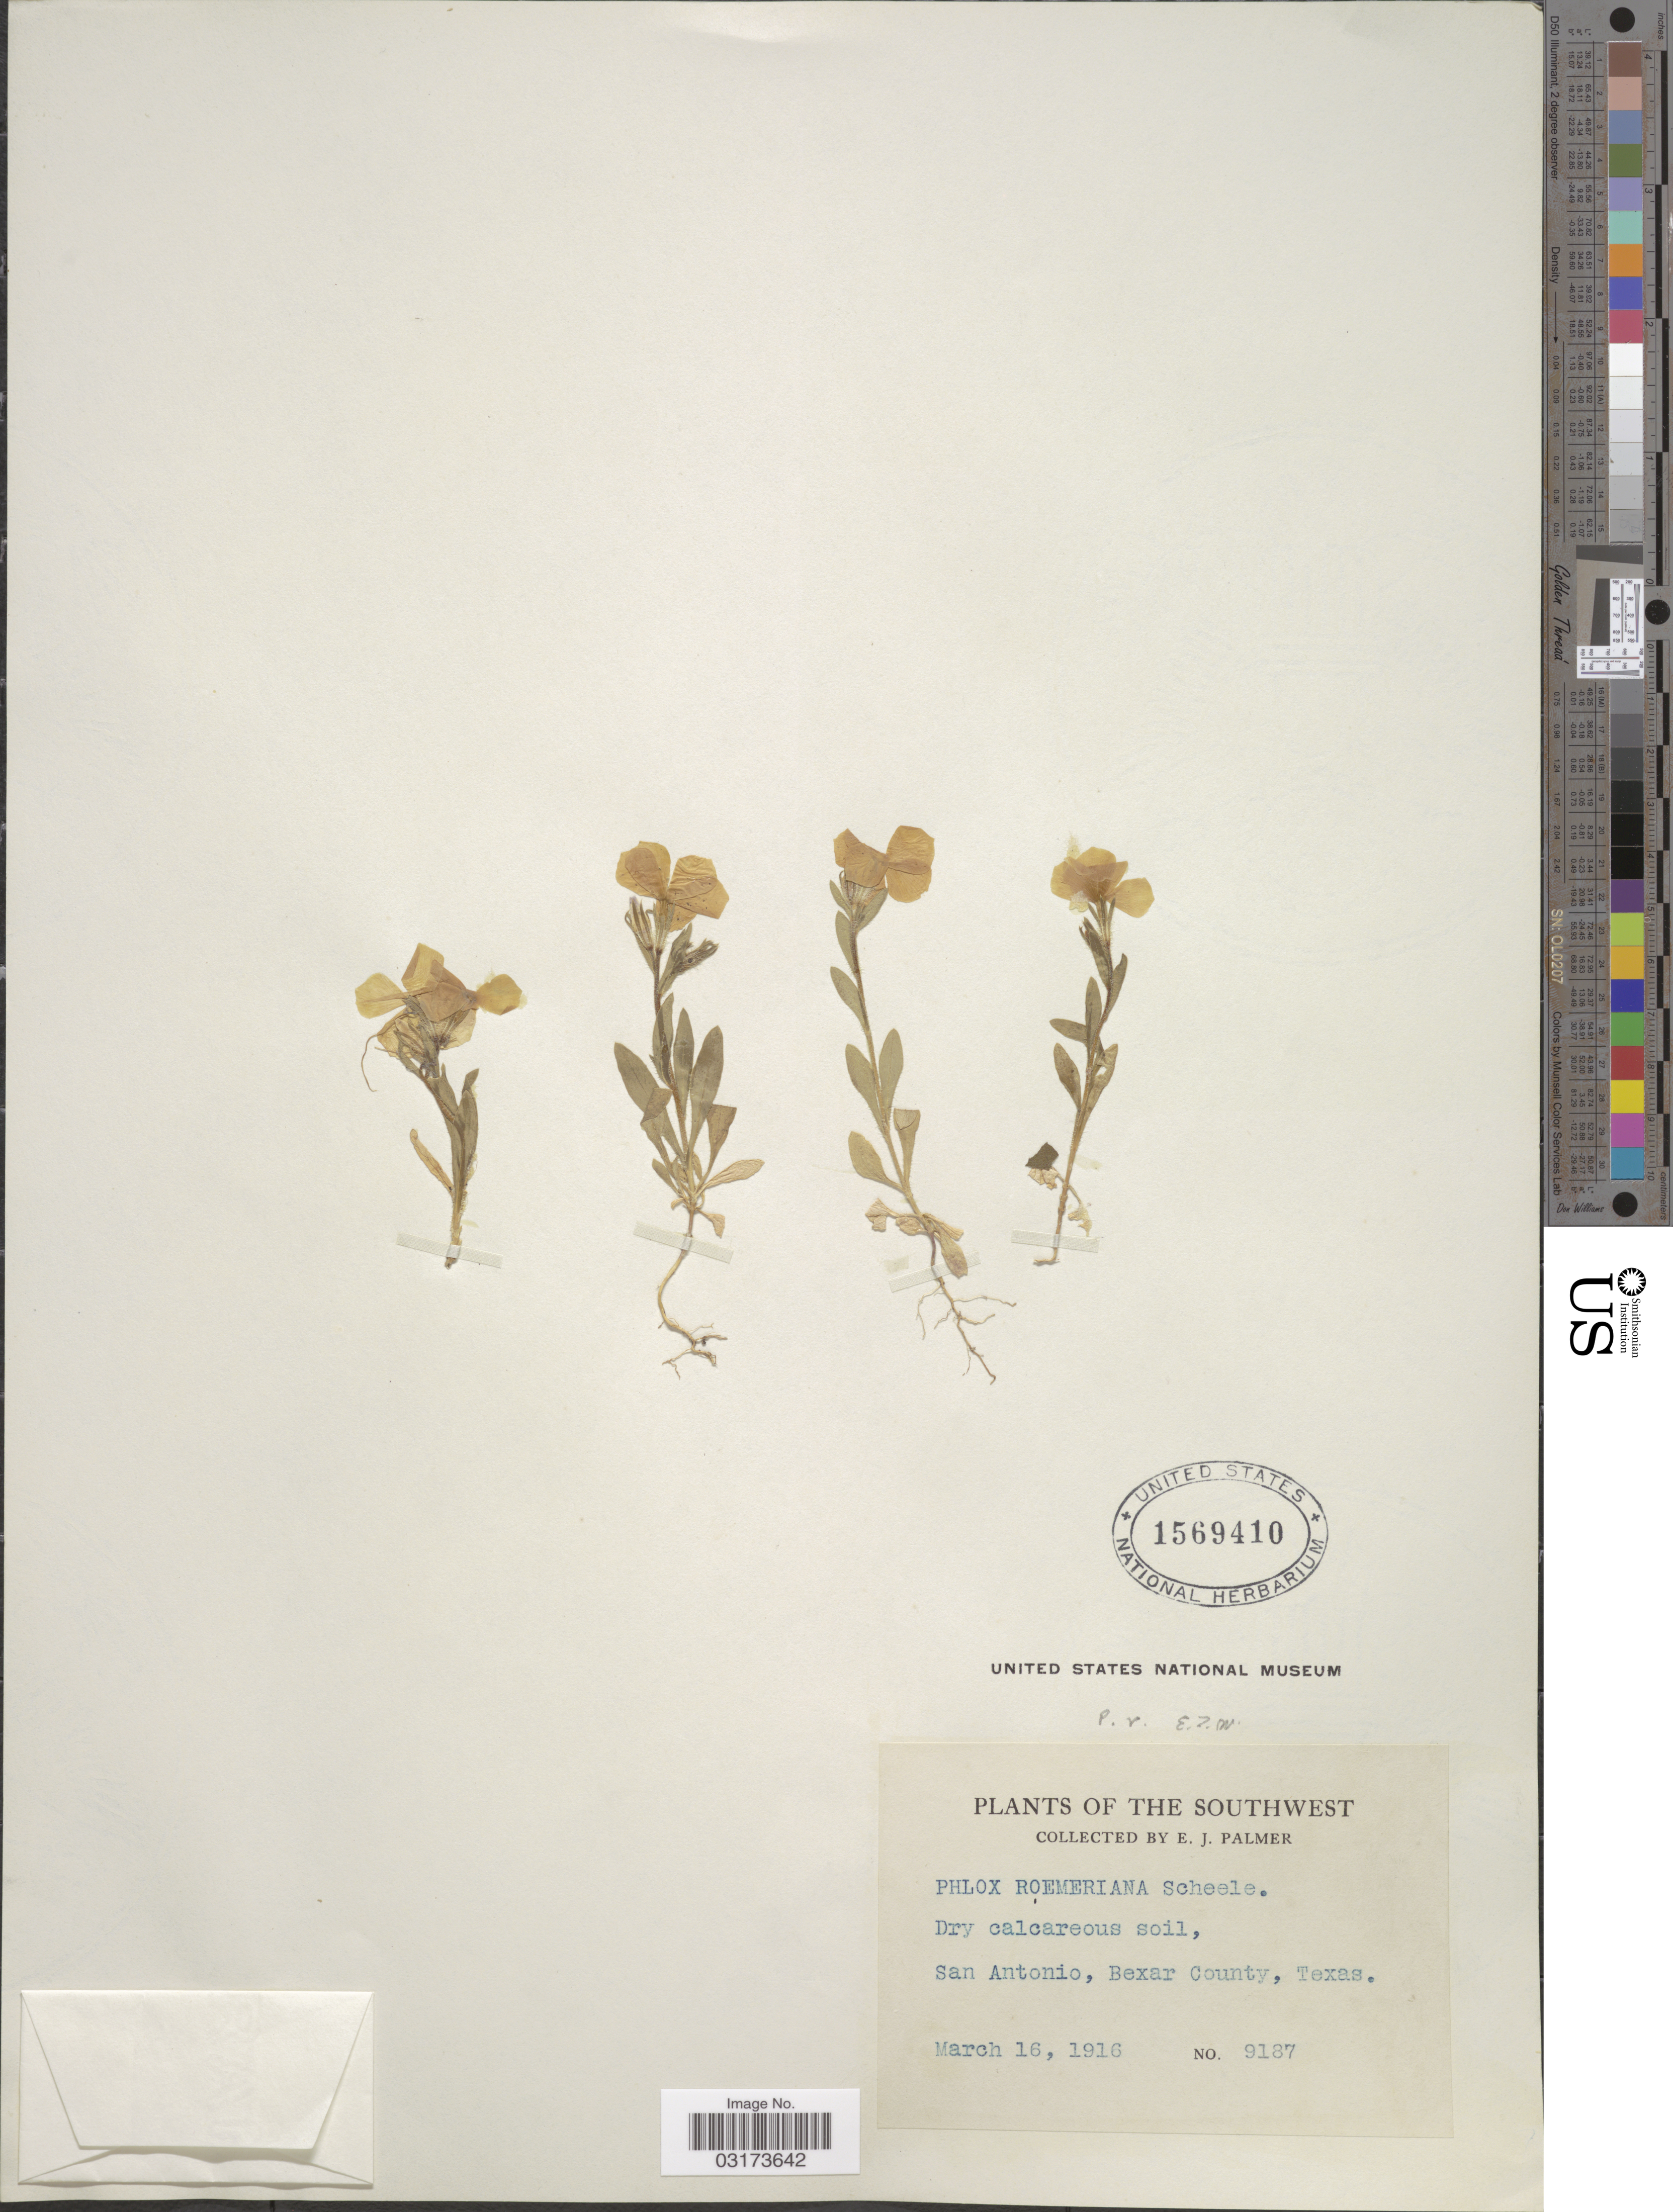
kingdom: Plantae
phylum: Tracheophyta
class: Magnoliopsida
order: Ericales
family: Polemoniaceae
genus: Phlox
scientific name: Phlox roemeriana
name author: Scheele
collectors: E. J. Palmer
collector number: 9187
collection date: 1916-03-16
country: United States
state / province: Texas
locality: Southwest. San Antonio, Bexar County.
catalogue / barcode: US 1569410